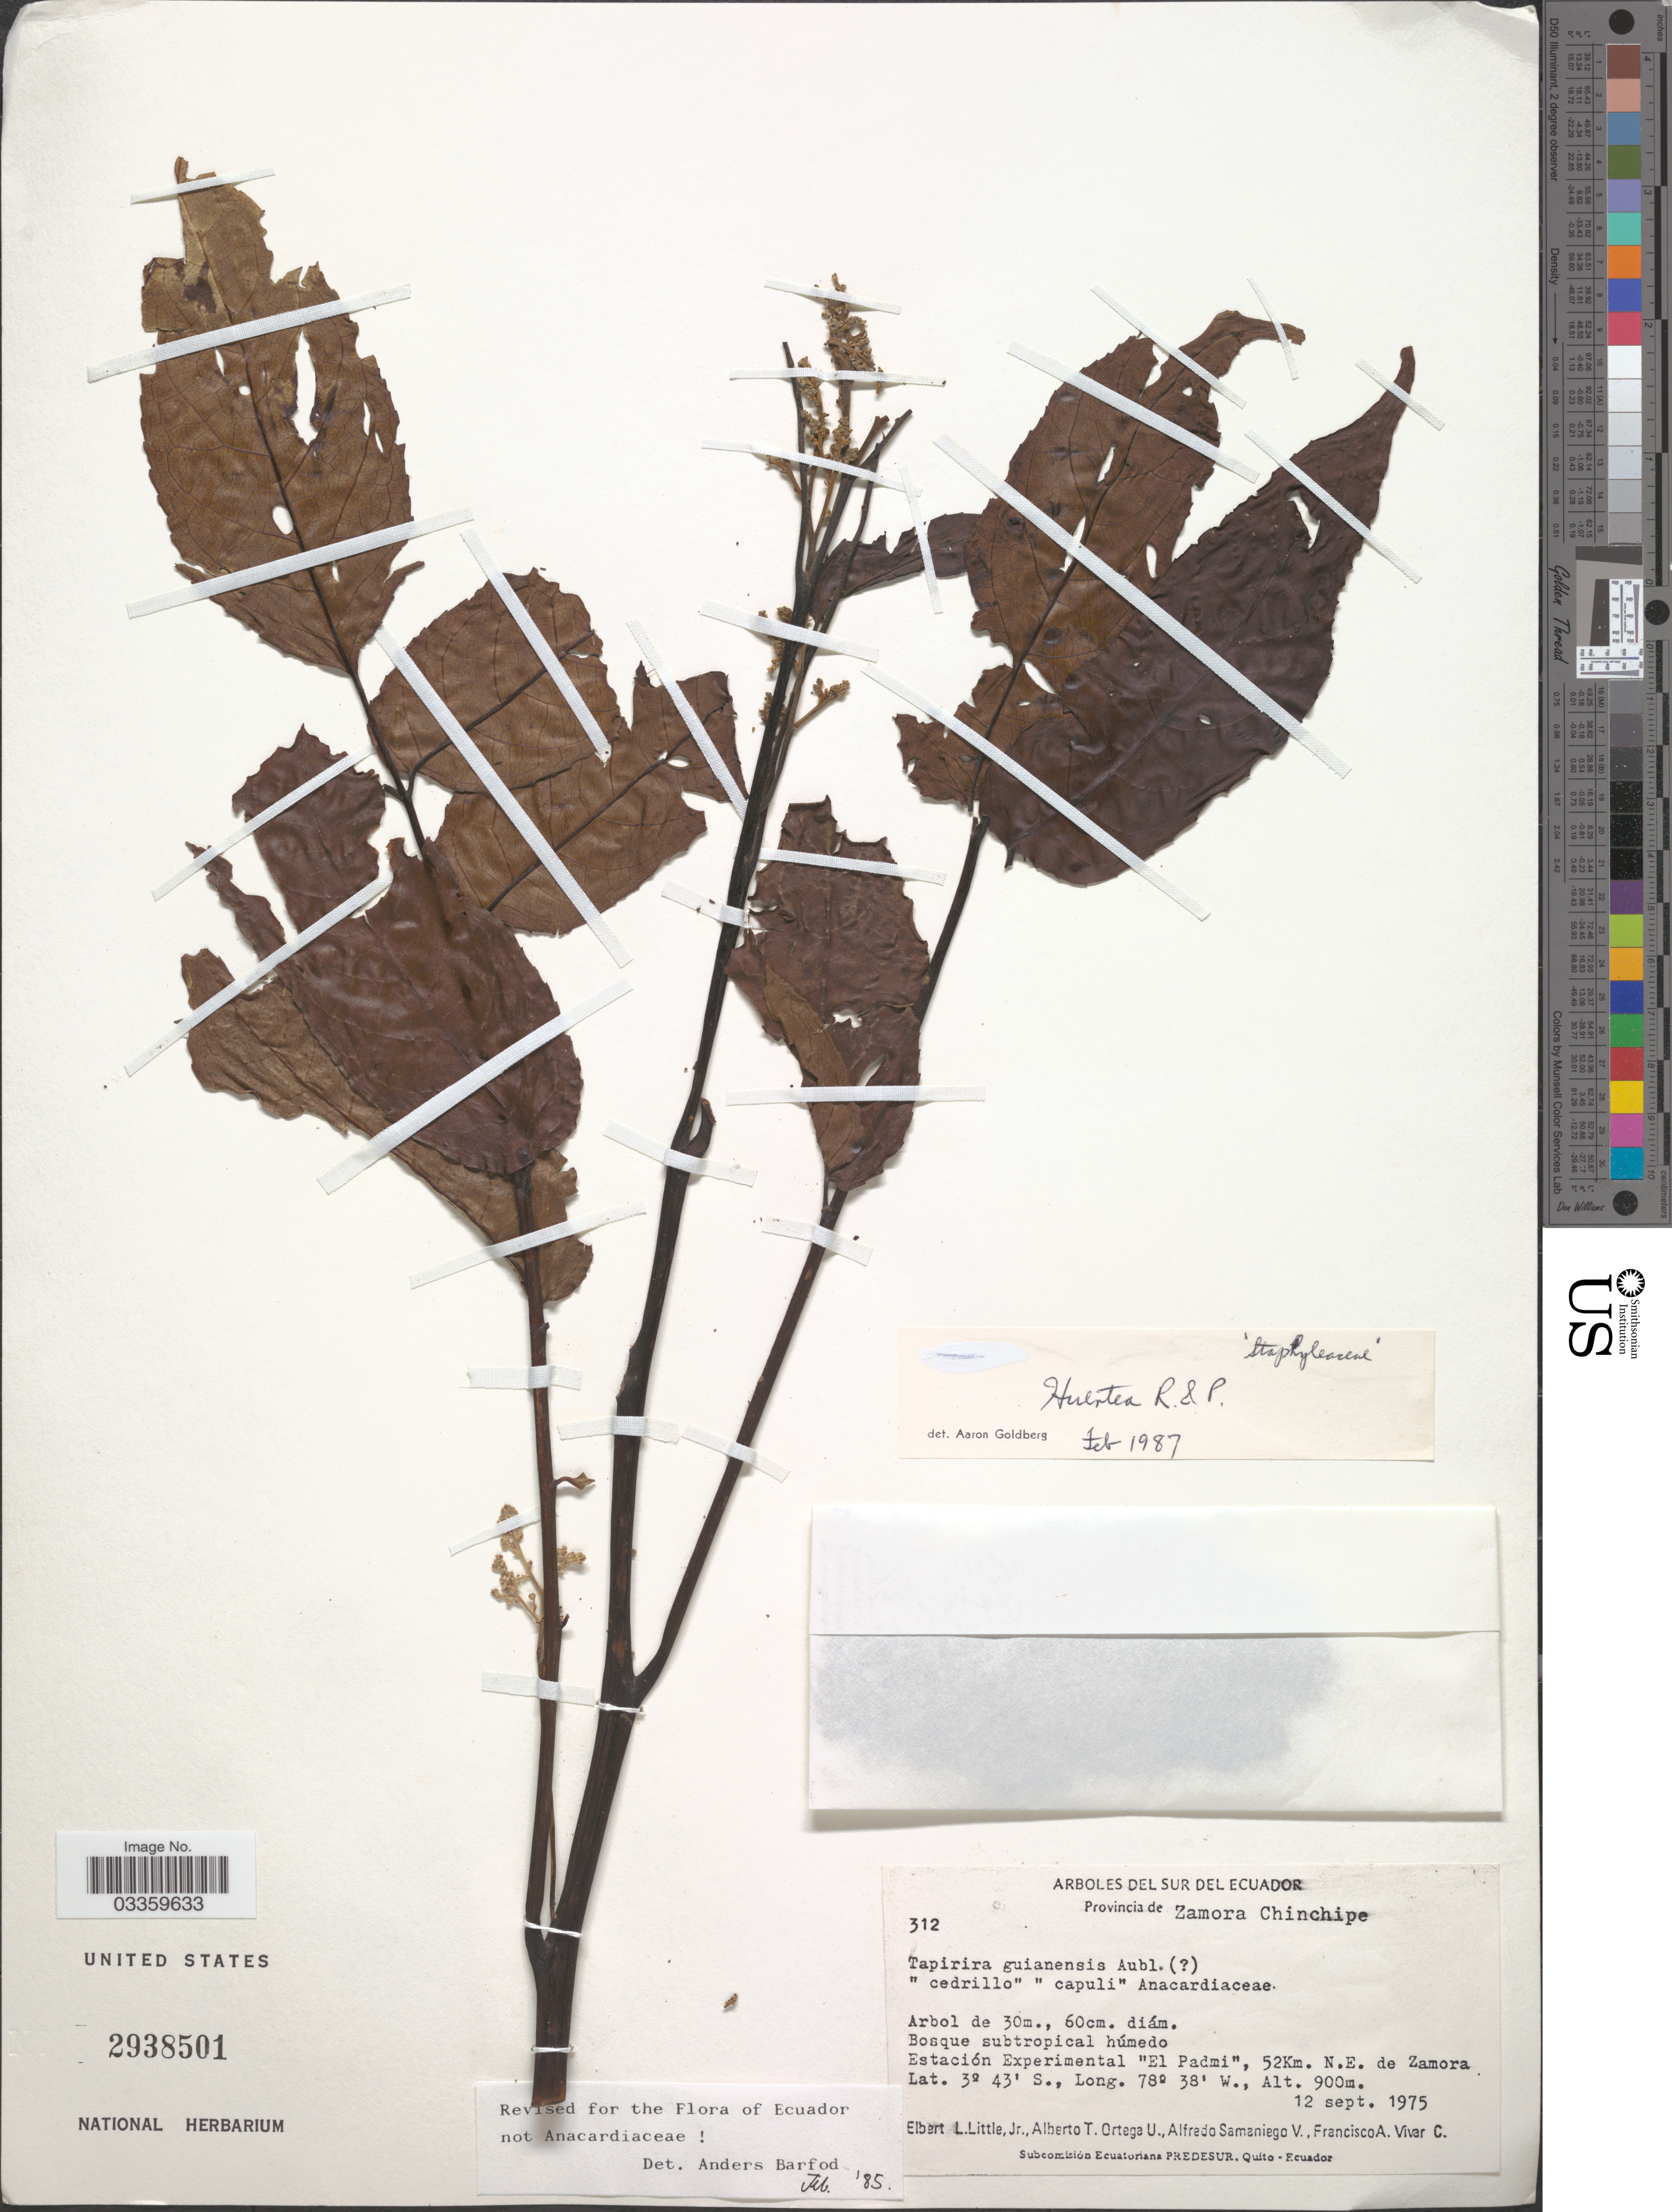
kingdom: Plantae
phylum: Tracheophyta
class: Magnoliopsida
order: Huerteales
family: Tapisciaceae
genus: Huertea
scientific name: Huertea sp.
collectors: E. L. Little, A. T. Ortega U., A. V. Samaniego & F. A. Vivar C.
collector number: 312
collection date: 1975-09-12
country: Ecuador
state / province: Zamora-Chinchipe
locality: Arboles del sur del Ecuador, Estación Experimental "El Padmi", 52Km. N.E. de Zamora.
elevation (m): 900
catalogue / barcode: US 2938501